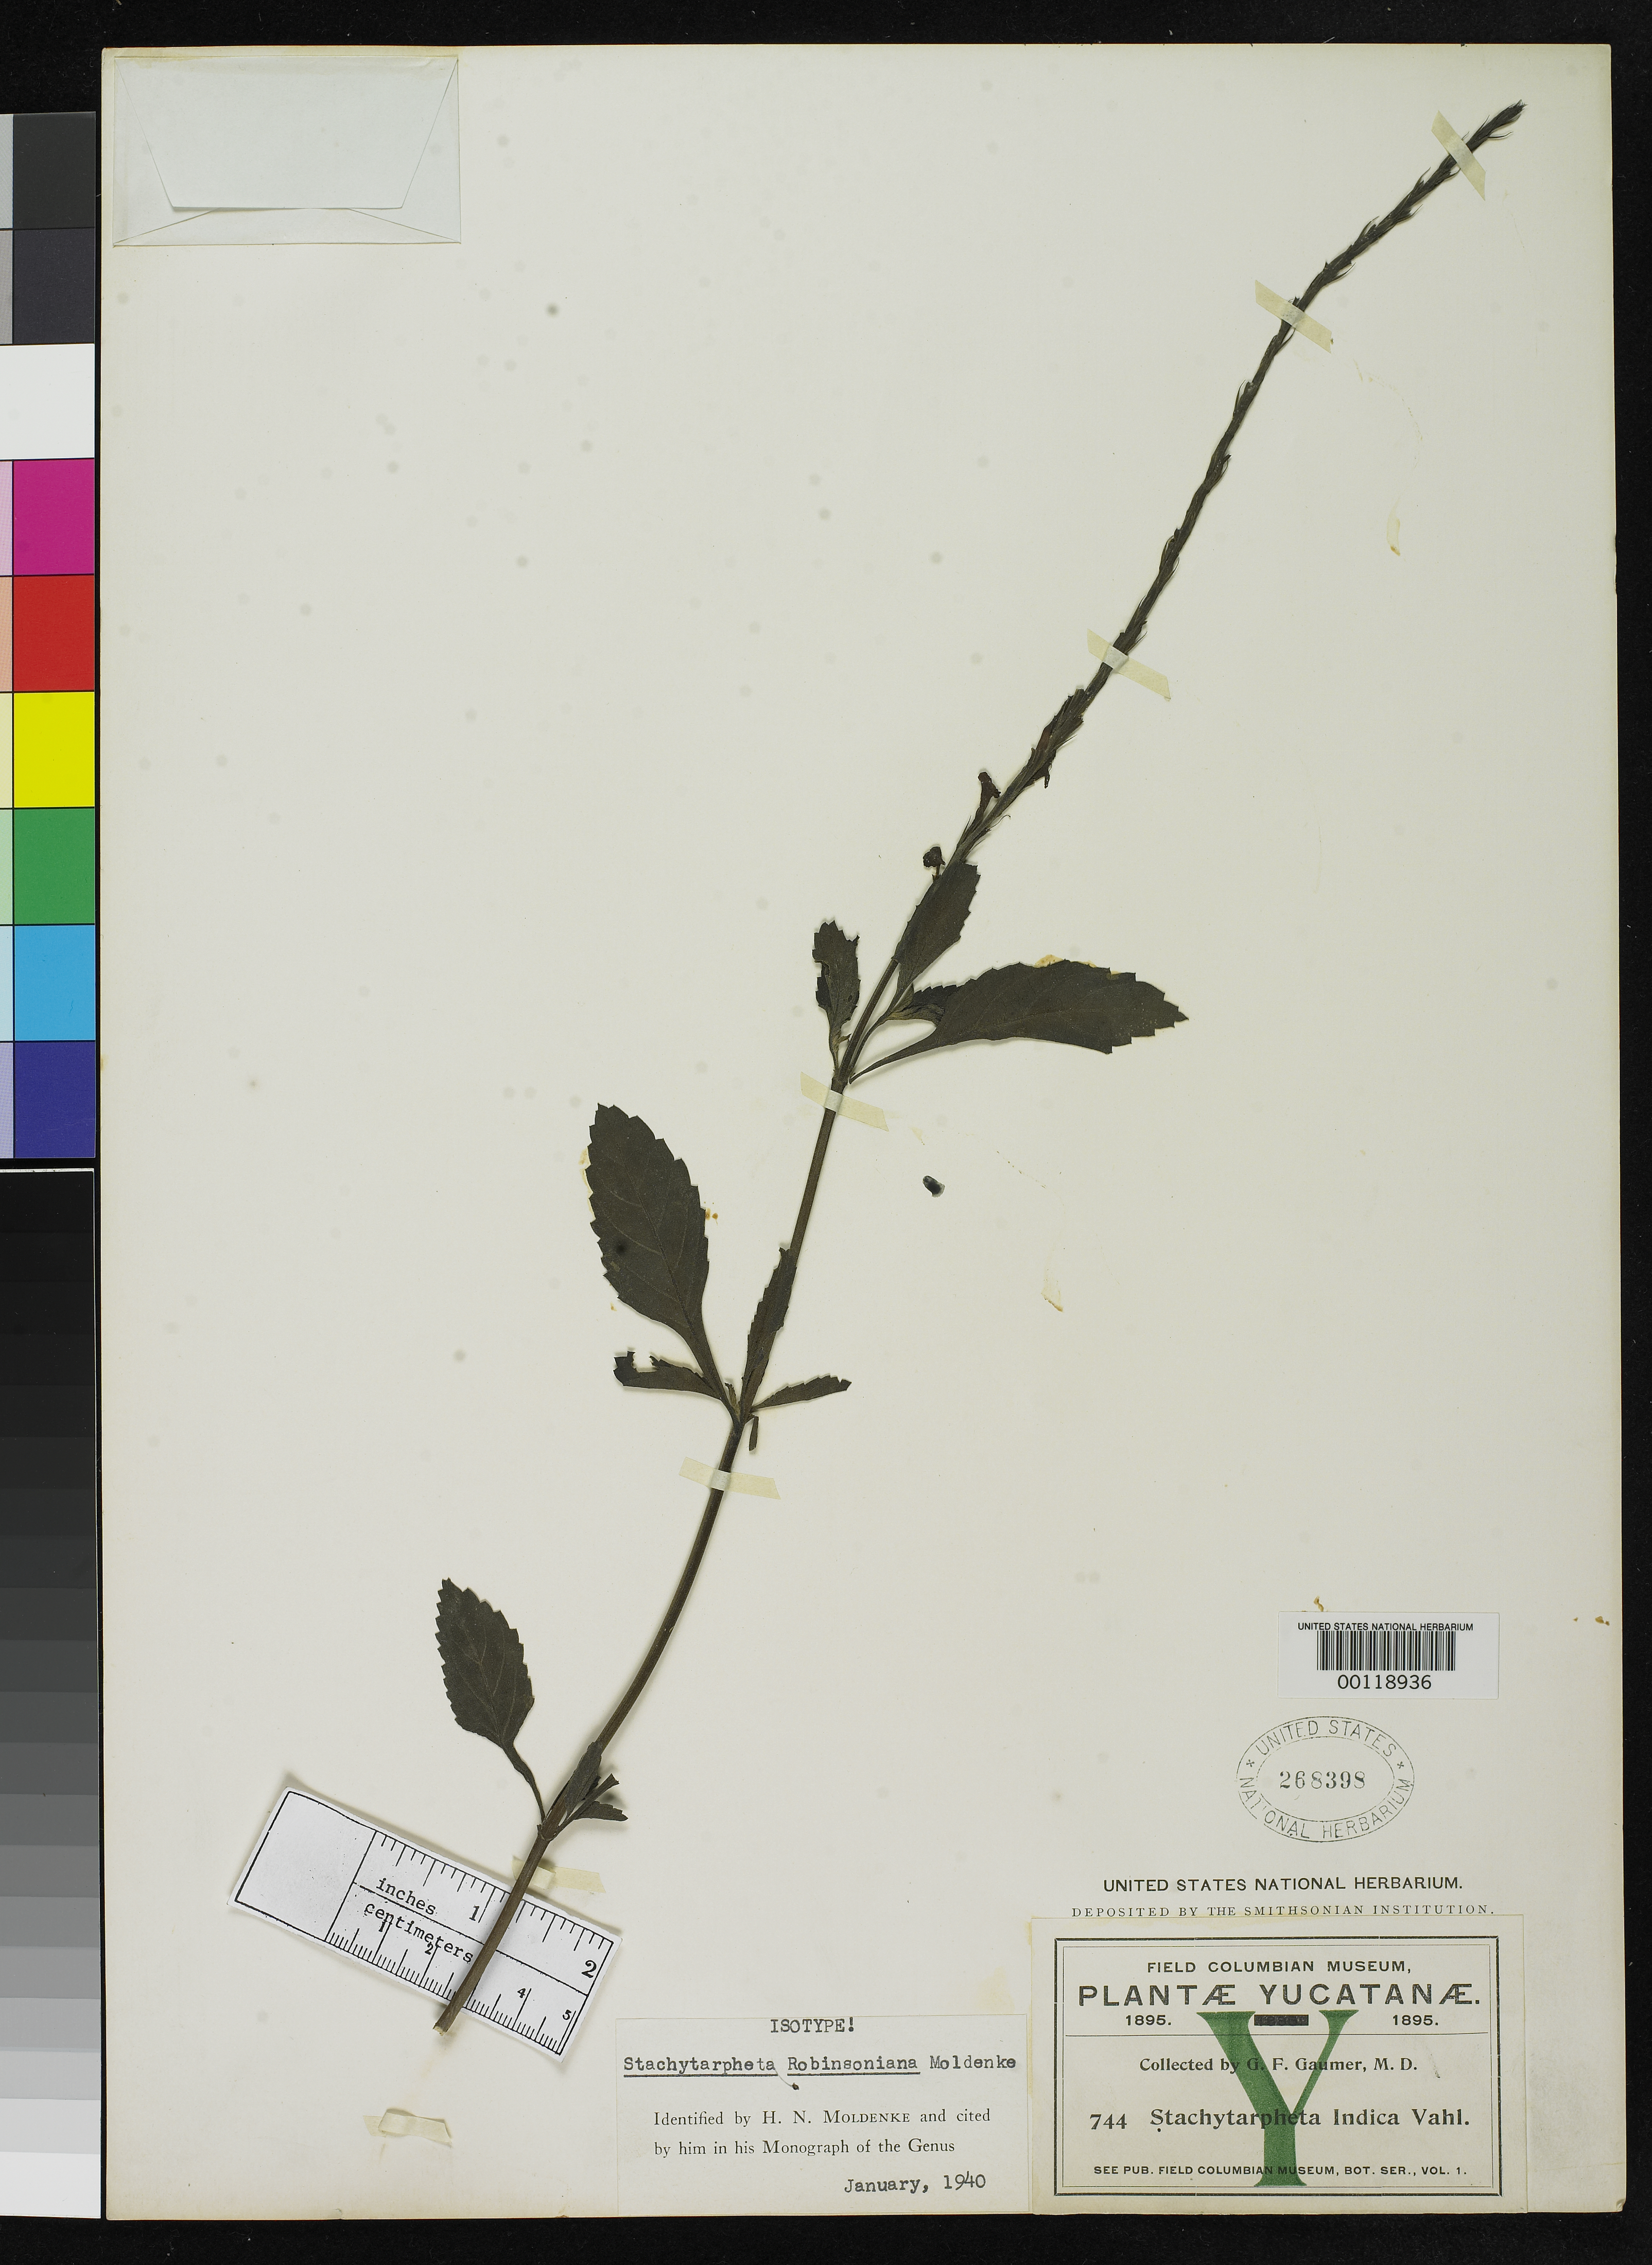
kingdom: Plantae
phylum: Tracheophyta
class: Magnoliopsida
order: Lamiales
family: Verbenaceae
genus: Stachytarpheta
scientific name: Stachytarpheta robinsoniana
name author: Moldenke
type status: Isotype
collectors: G. F. Gaumer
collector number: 744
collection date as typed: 1895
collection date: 1895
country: Mexico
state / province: Yucatán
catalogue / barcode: US 268398